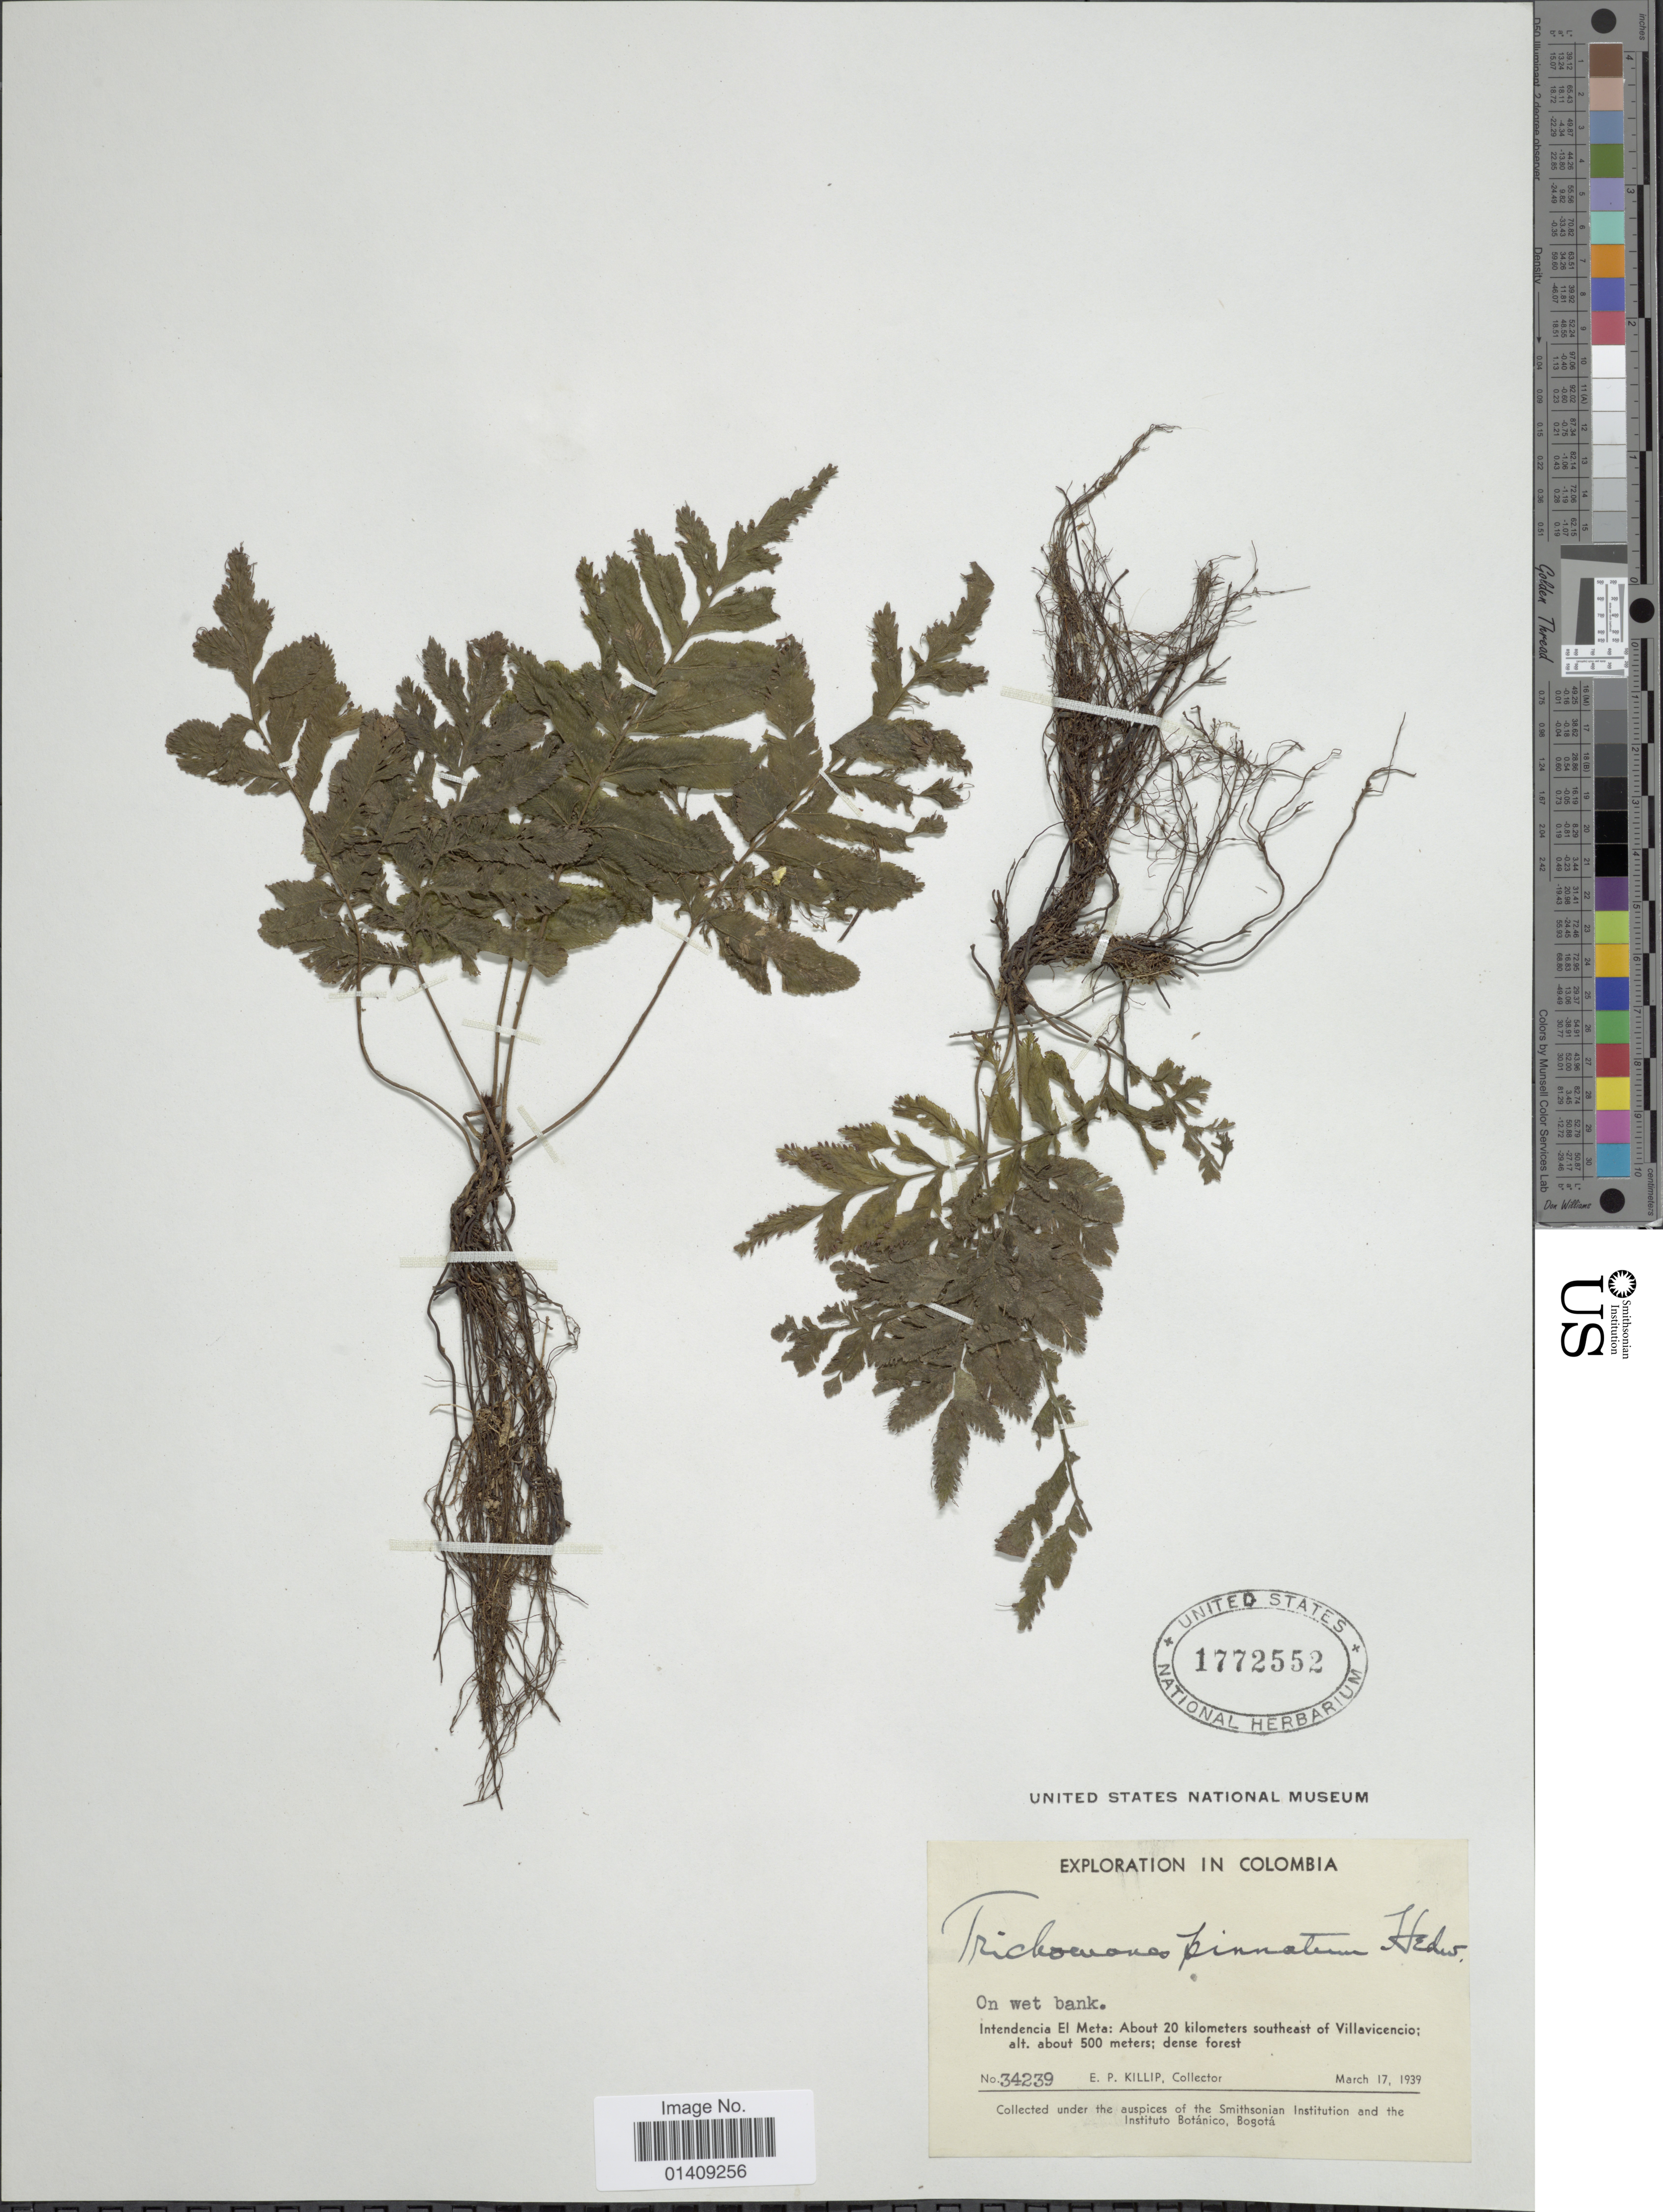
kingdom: Plantae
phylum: Tracheophyta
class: Polypodiopsida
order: Hymenophyllales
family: Hymenophyllaceae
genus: Trichomanes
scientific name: Trichomanes pinnatum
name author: Hedw.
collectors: E. P. Killip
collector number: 34239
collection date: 1939-03-17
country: Colombia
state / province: Meta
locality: Intendencia el Meta: about 20 kilometers southeast of Villavicencio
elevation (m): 500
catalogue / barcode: US 1772552